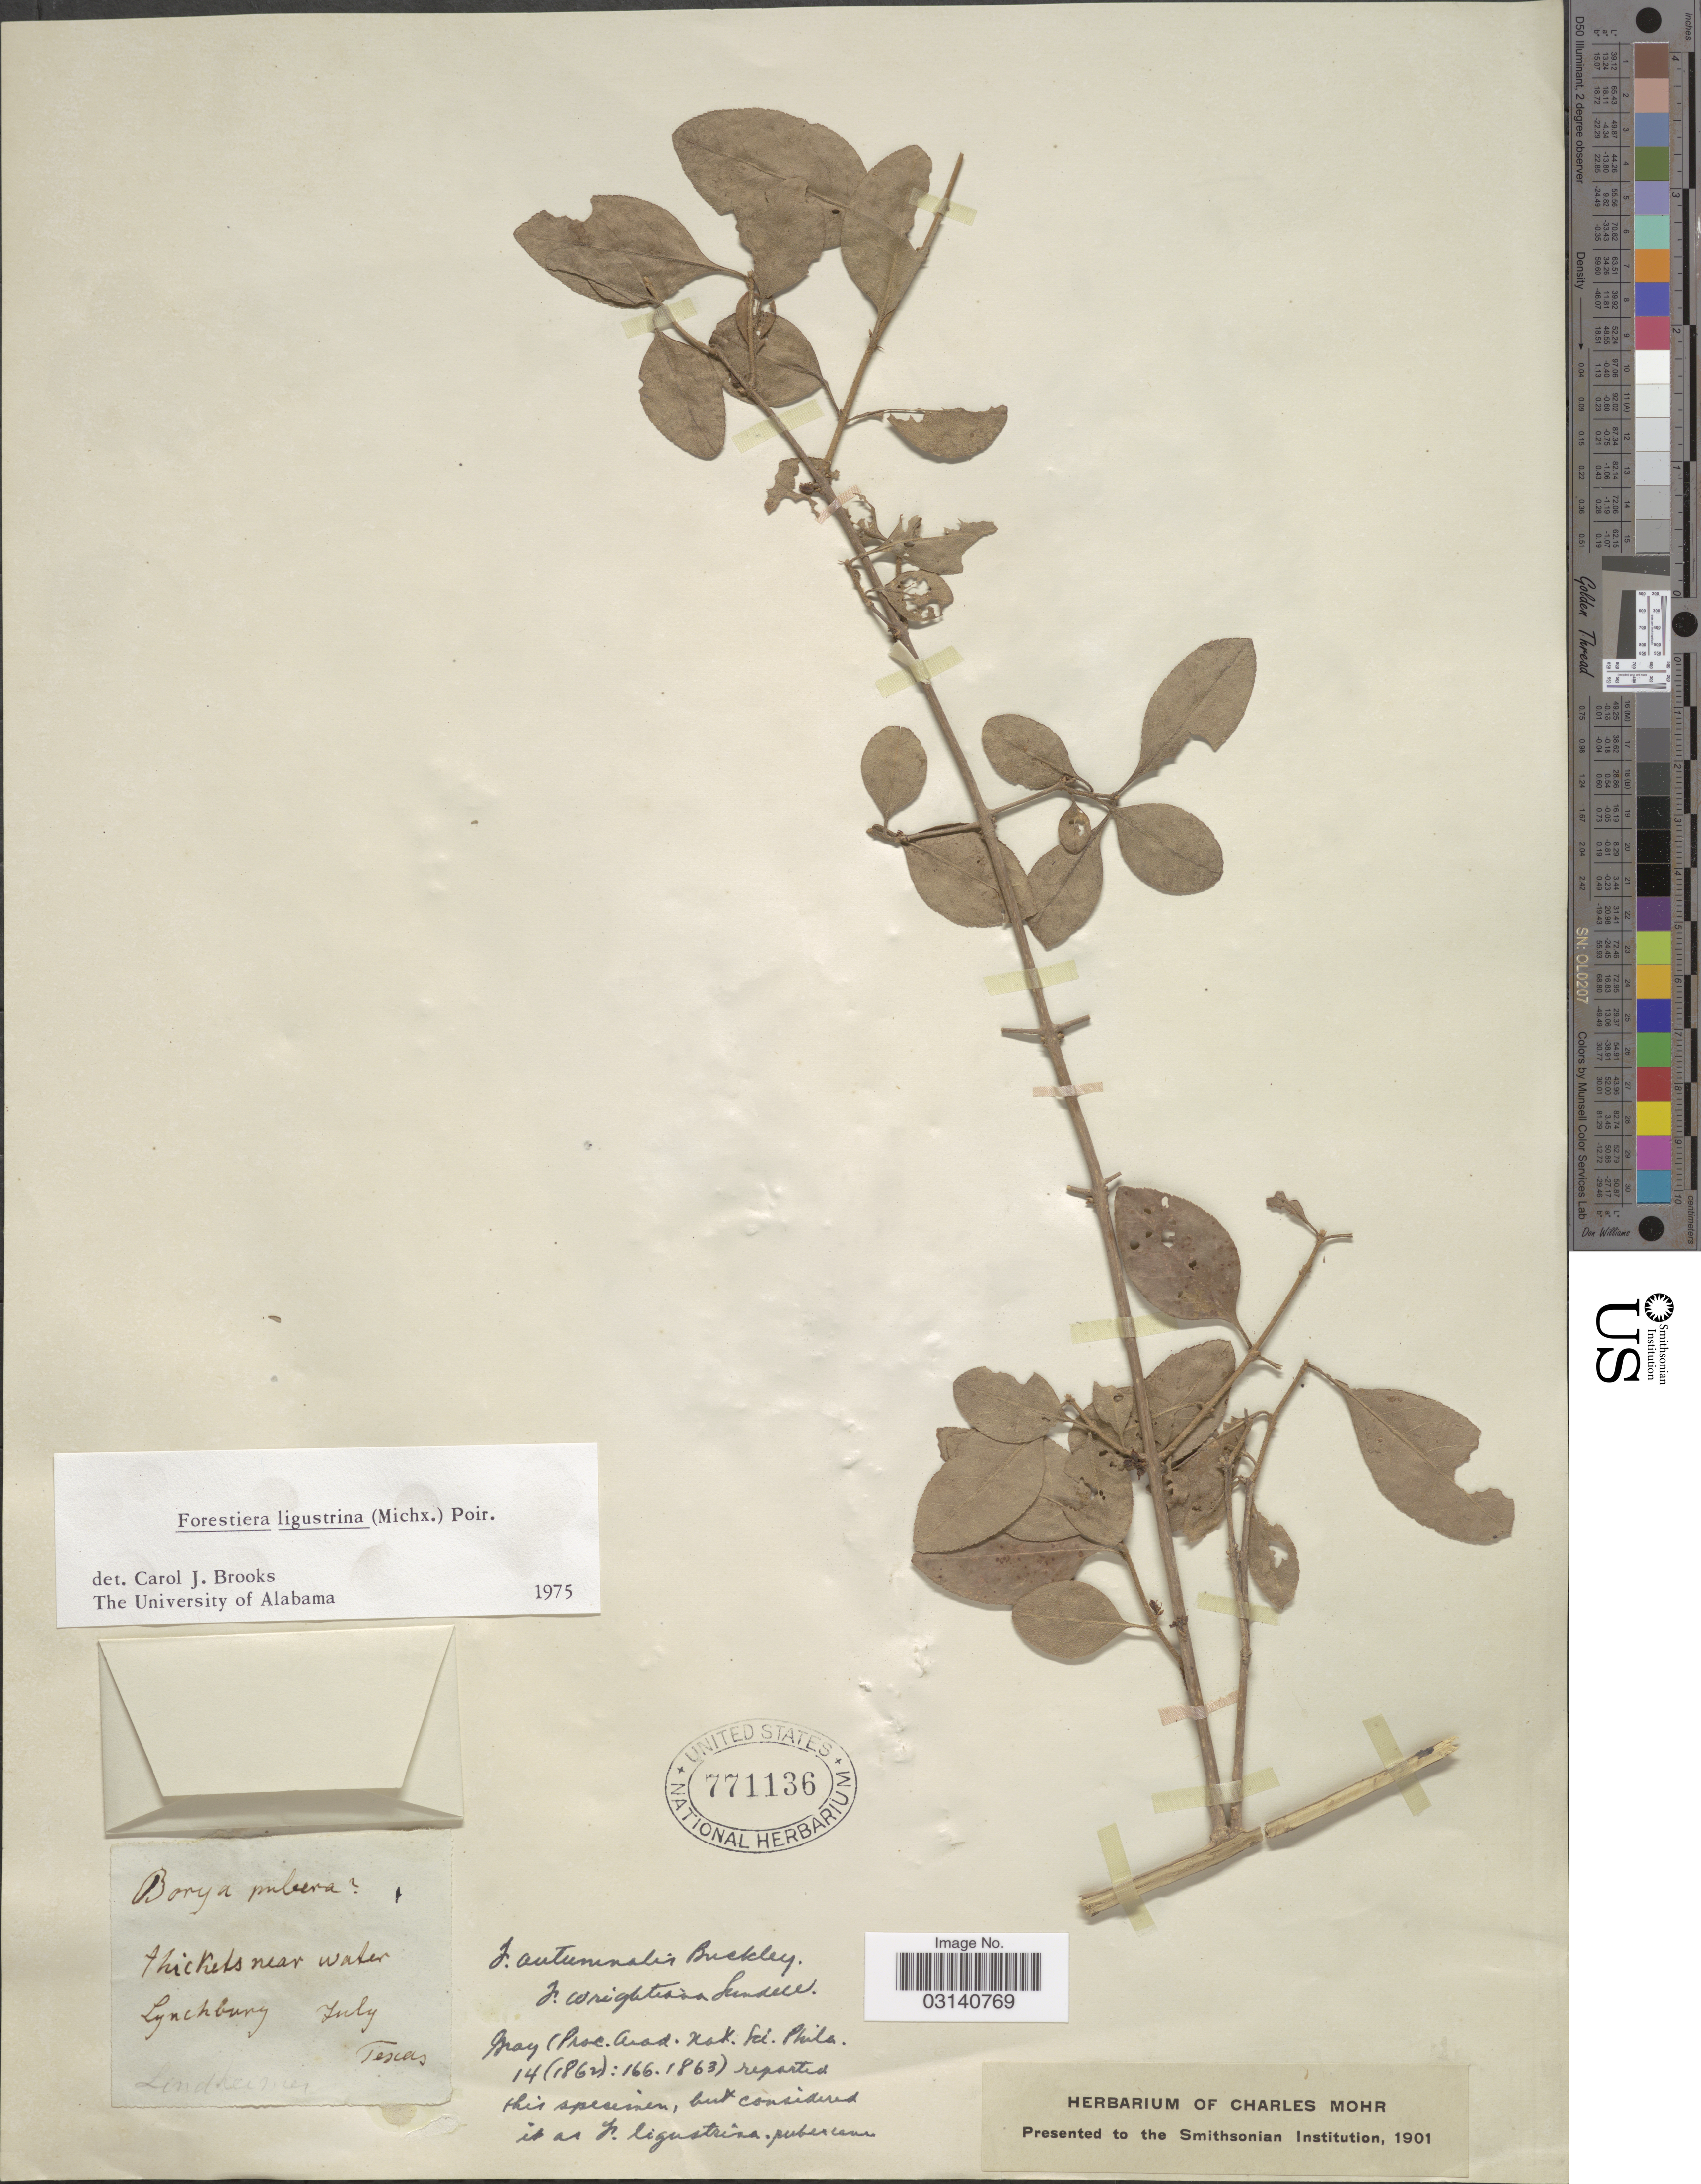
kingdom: Plantae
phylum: Tracheophyta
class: Magnoliopsida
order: Lamiales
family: Oleaceae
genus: Forestiera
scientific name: Forestiera godfreyi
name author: L.C. Anderson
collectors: -. Lindheimer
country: United States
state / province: Texas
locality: Thickets near water Lynchbury.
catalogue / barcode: US 771136